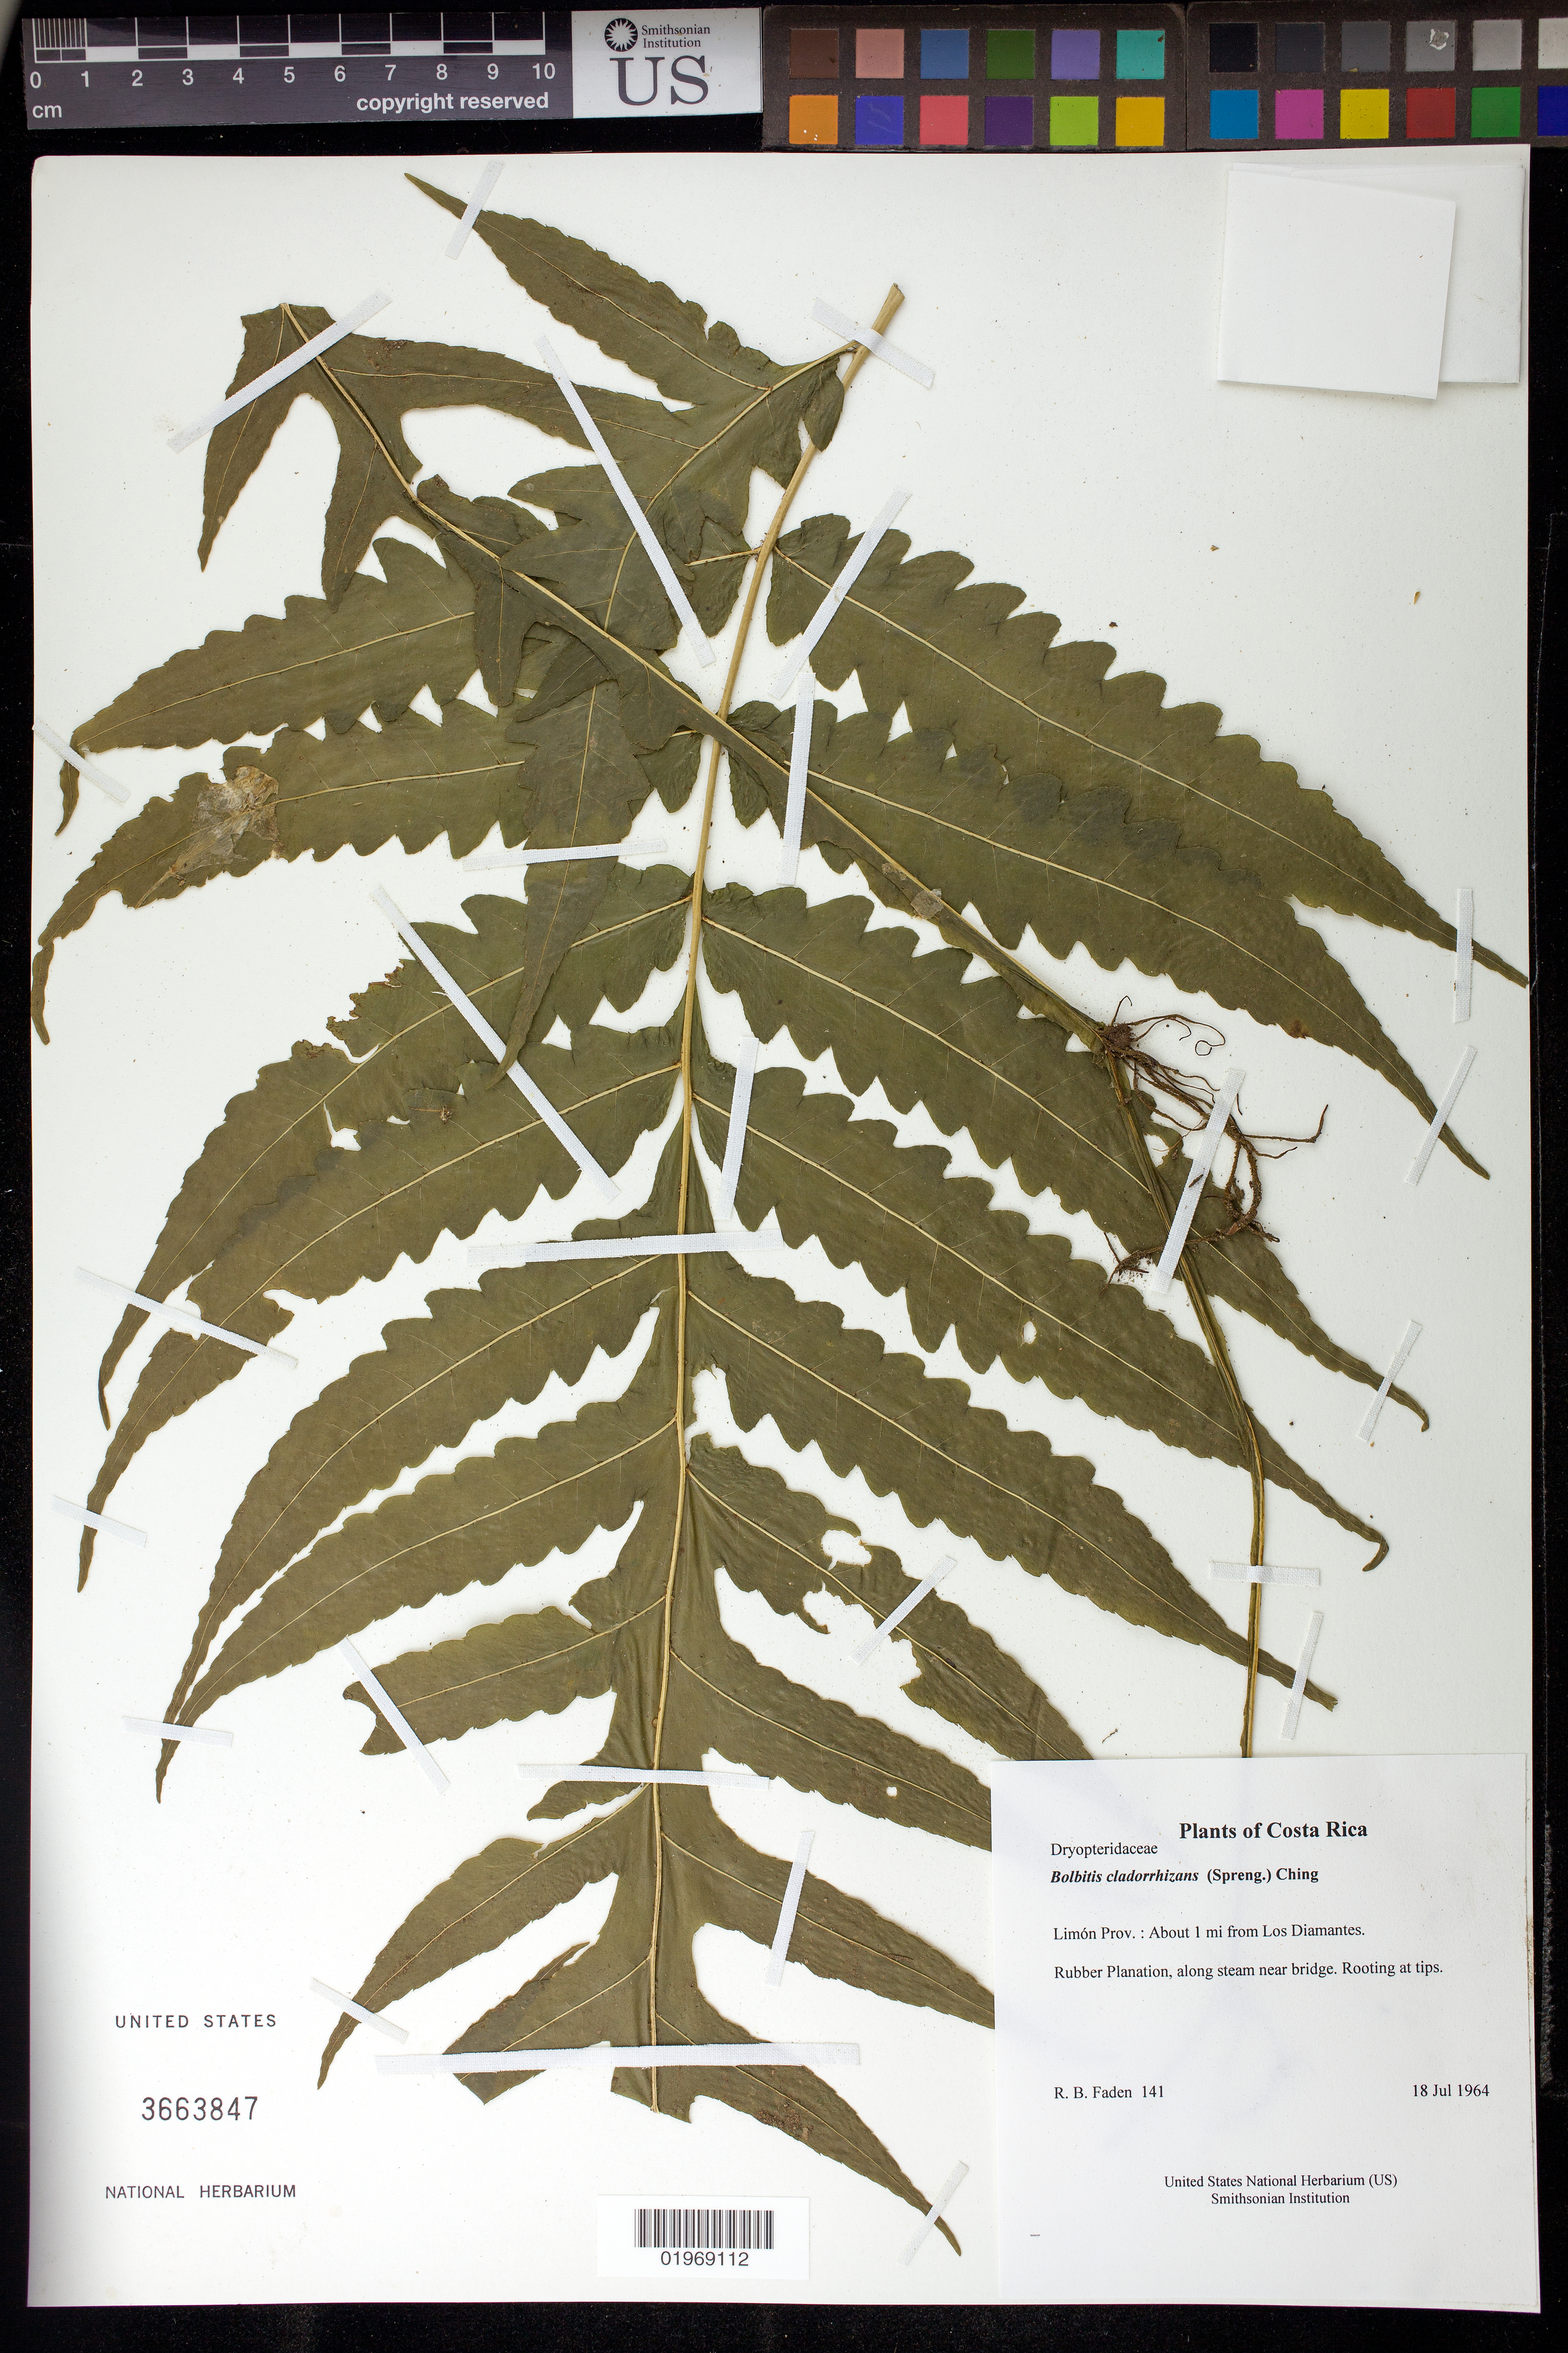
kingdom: Plantae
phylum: Tracheophyta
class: Polypodiopsida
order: Polypodiales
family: Dryopteridaceae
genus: Bolbitis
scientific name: Bolbitis portoricensis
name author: (Spreng.) Hennipman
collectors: R. B. Faden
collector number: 141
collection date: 1964-07-18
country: Costa Rica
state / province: Limón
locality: About 1 mi from Los Diamantes.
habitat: Rubber Planation, along steam near bridge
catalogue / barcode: US 3663847